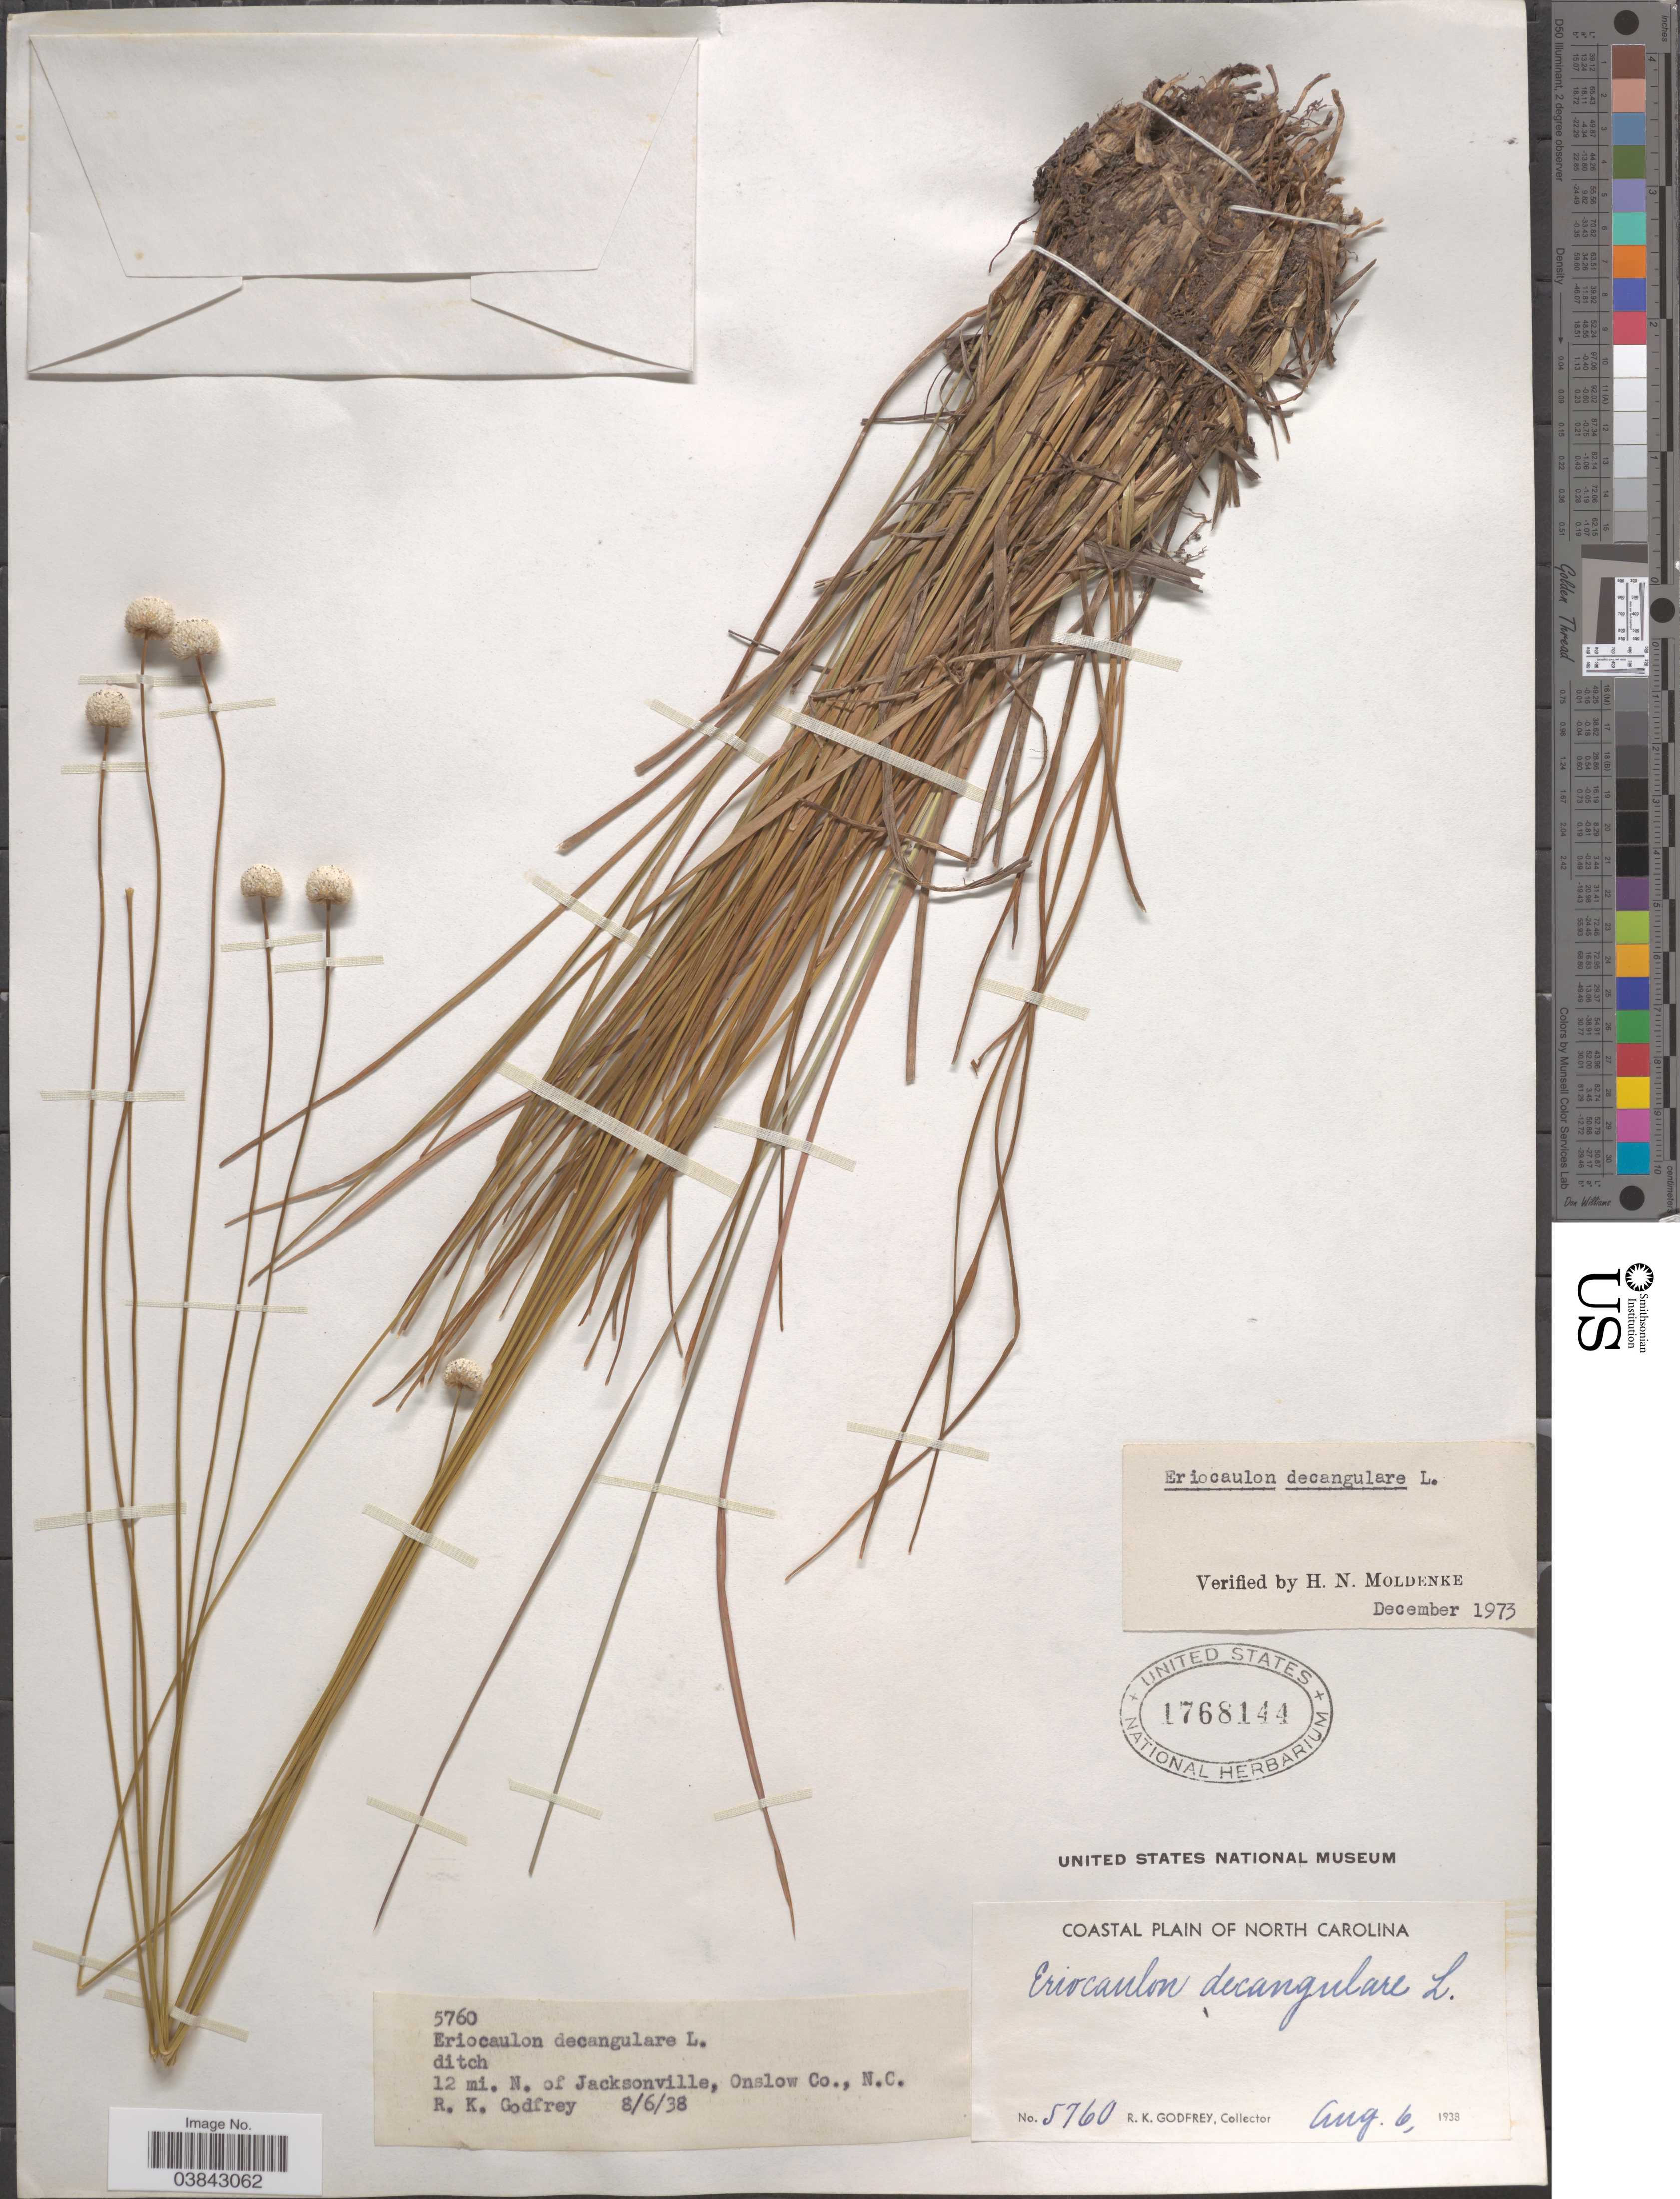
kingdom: Plantae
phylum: Tracheophyta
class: Liliopsida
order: Poales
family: Eriocaulaceae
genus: Eriocaulon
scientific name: Eriocaulon decangulare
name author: L.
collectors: R. K. Godfrey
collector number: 5760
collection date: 1938-08-06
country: United States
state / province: North Carolina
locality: Coastal Plain of North Carolina. 12 mi. N. of Jacksonville, Onslow Co.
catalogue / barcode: US 1768144